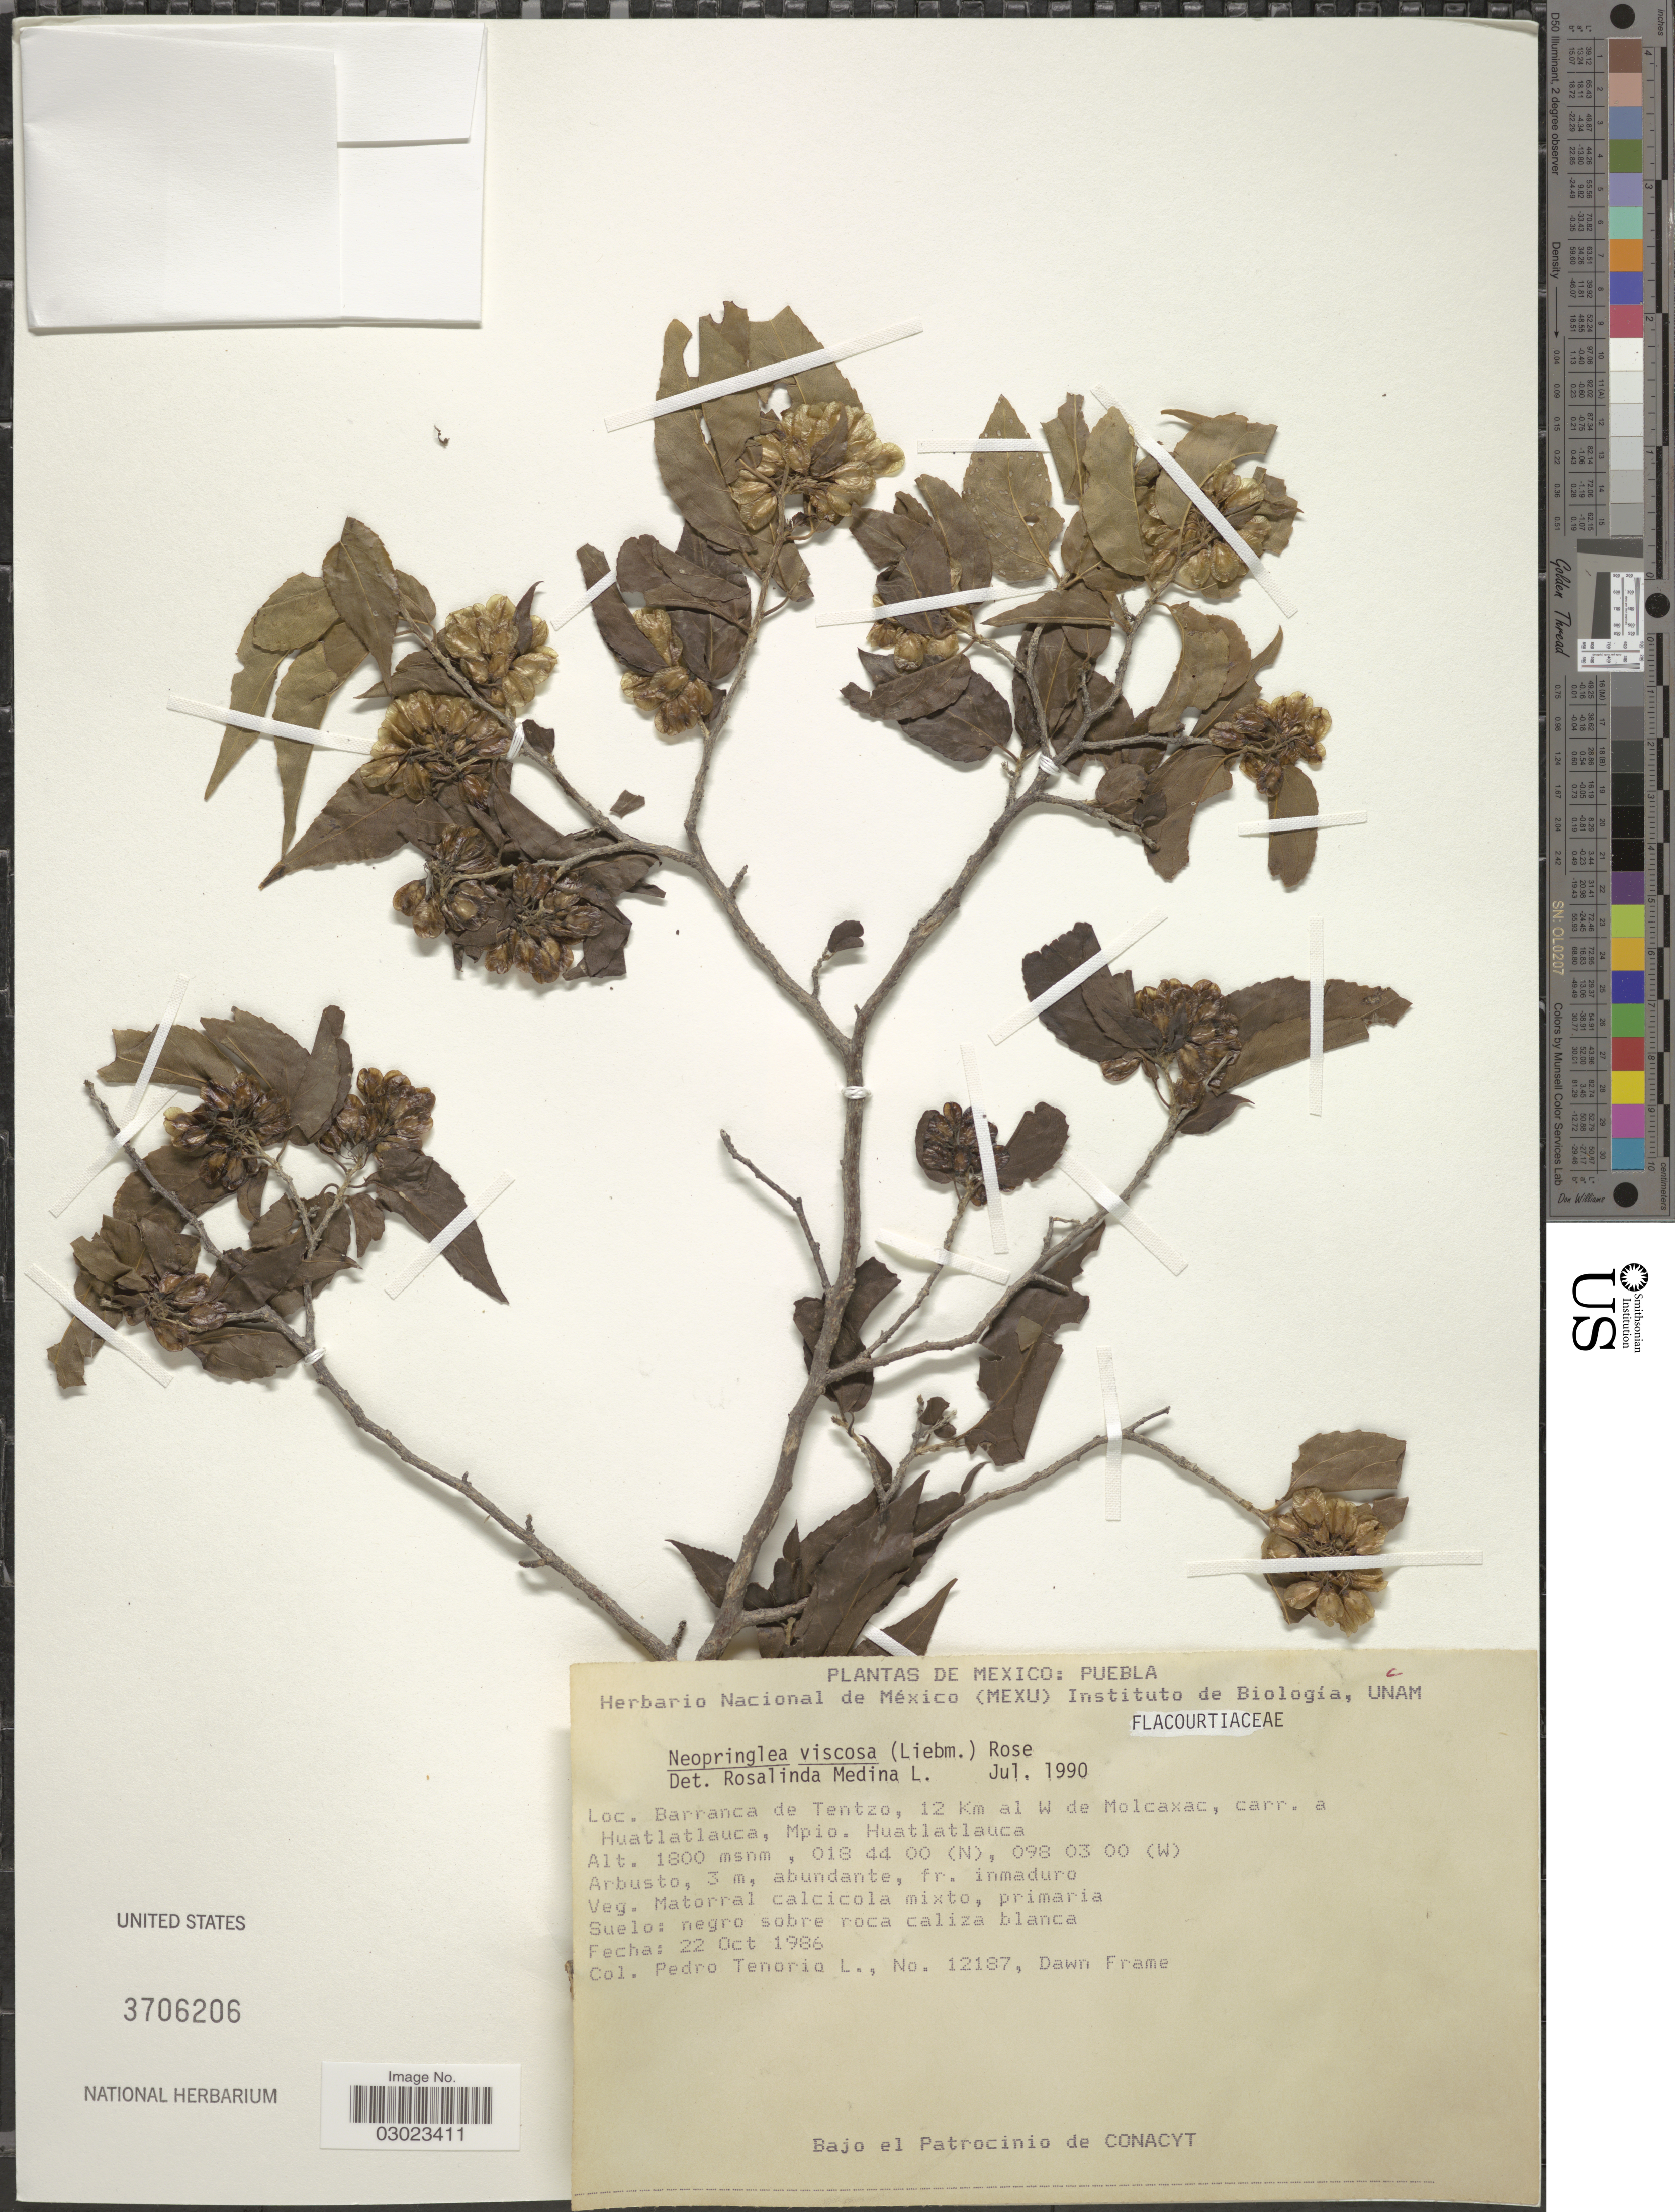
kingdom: Plantae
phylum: Tracheophyta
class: Magnoliopsida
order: Malpighiales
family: Salicaceae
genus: Neopringlea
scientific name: Neopringlea viscosa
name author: (Liebm.) Rose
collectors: P. Tenorio L. & D. Frame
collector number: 12187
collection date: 1986-10-22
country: Mexico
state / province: Puebla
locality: Barranca de Tentzo, 12 Km al W de Molcaxac, carr. a Huatlatlauca, Mpio. Huatlatlauca.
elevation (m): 1800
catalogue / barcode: US 3706206